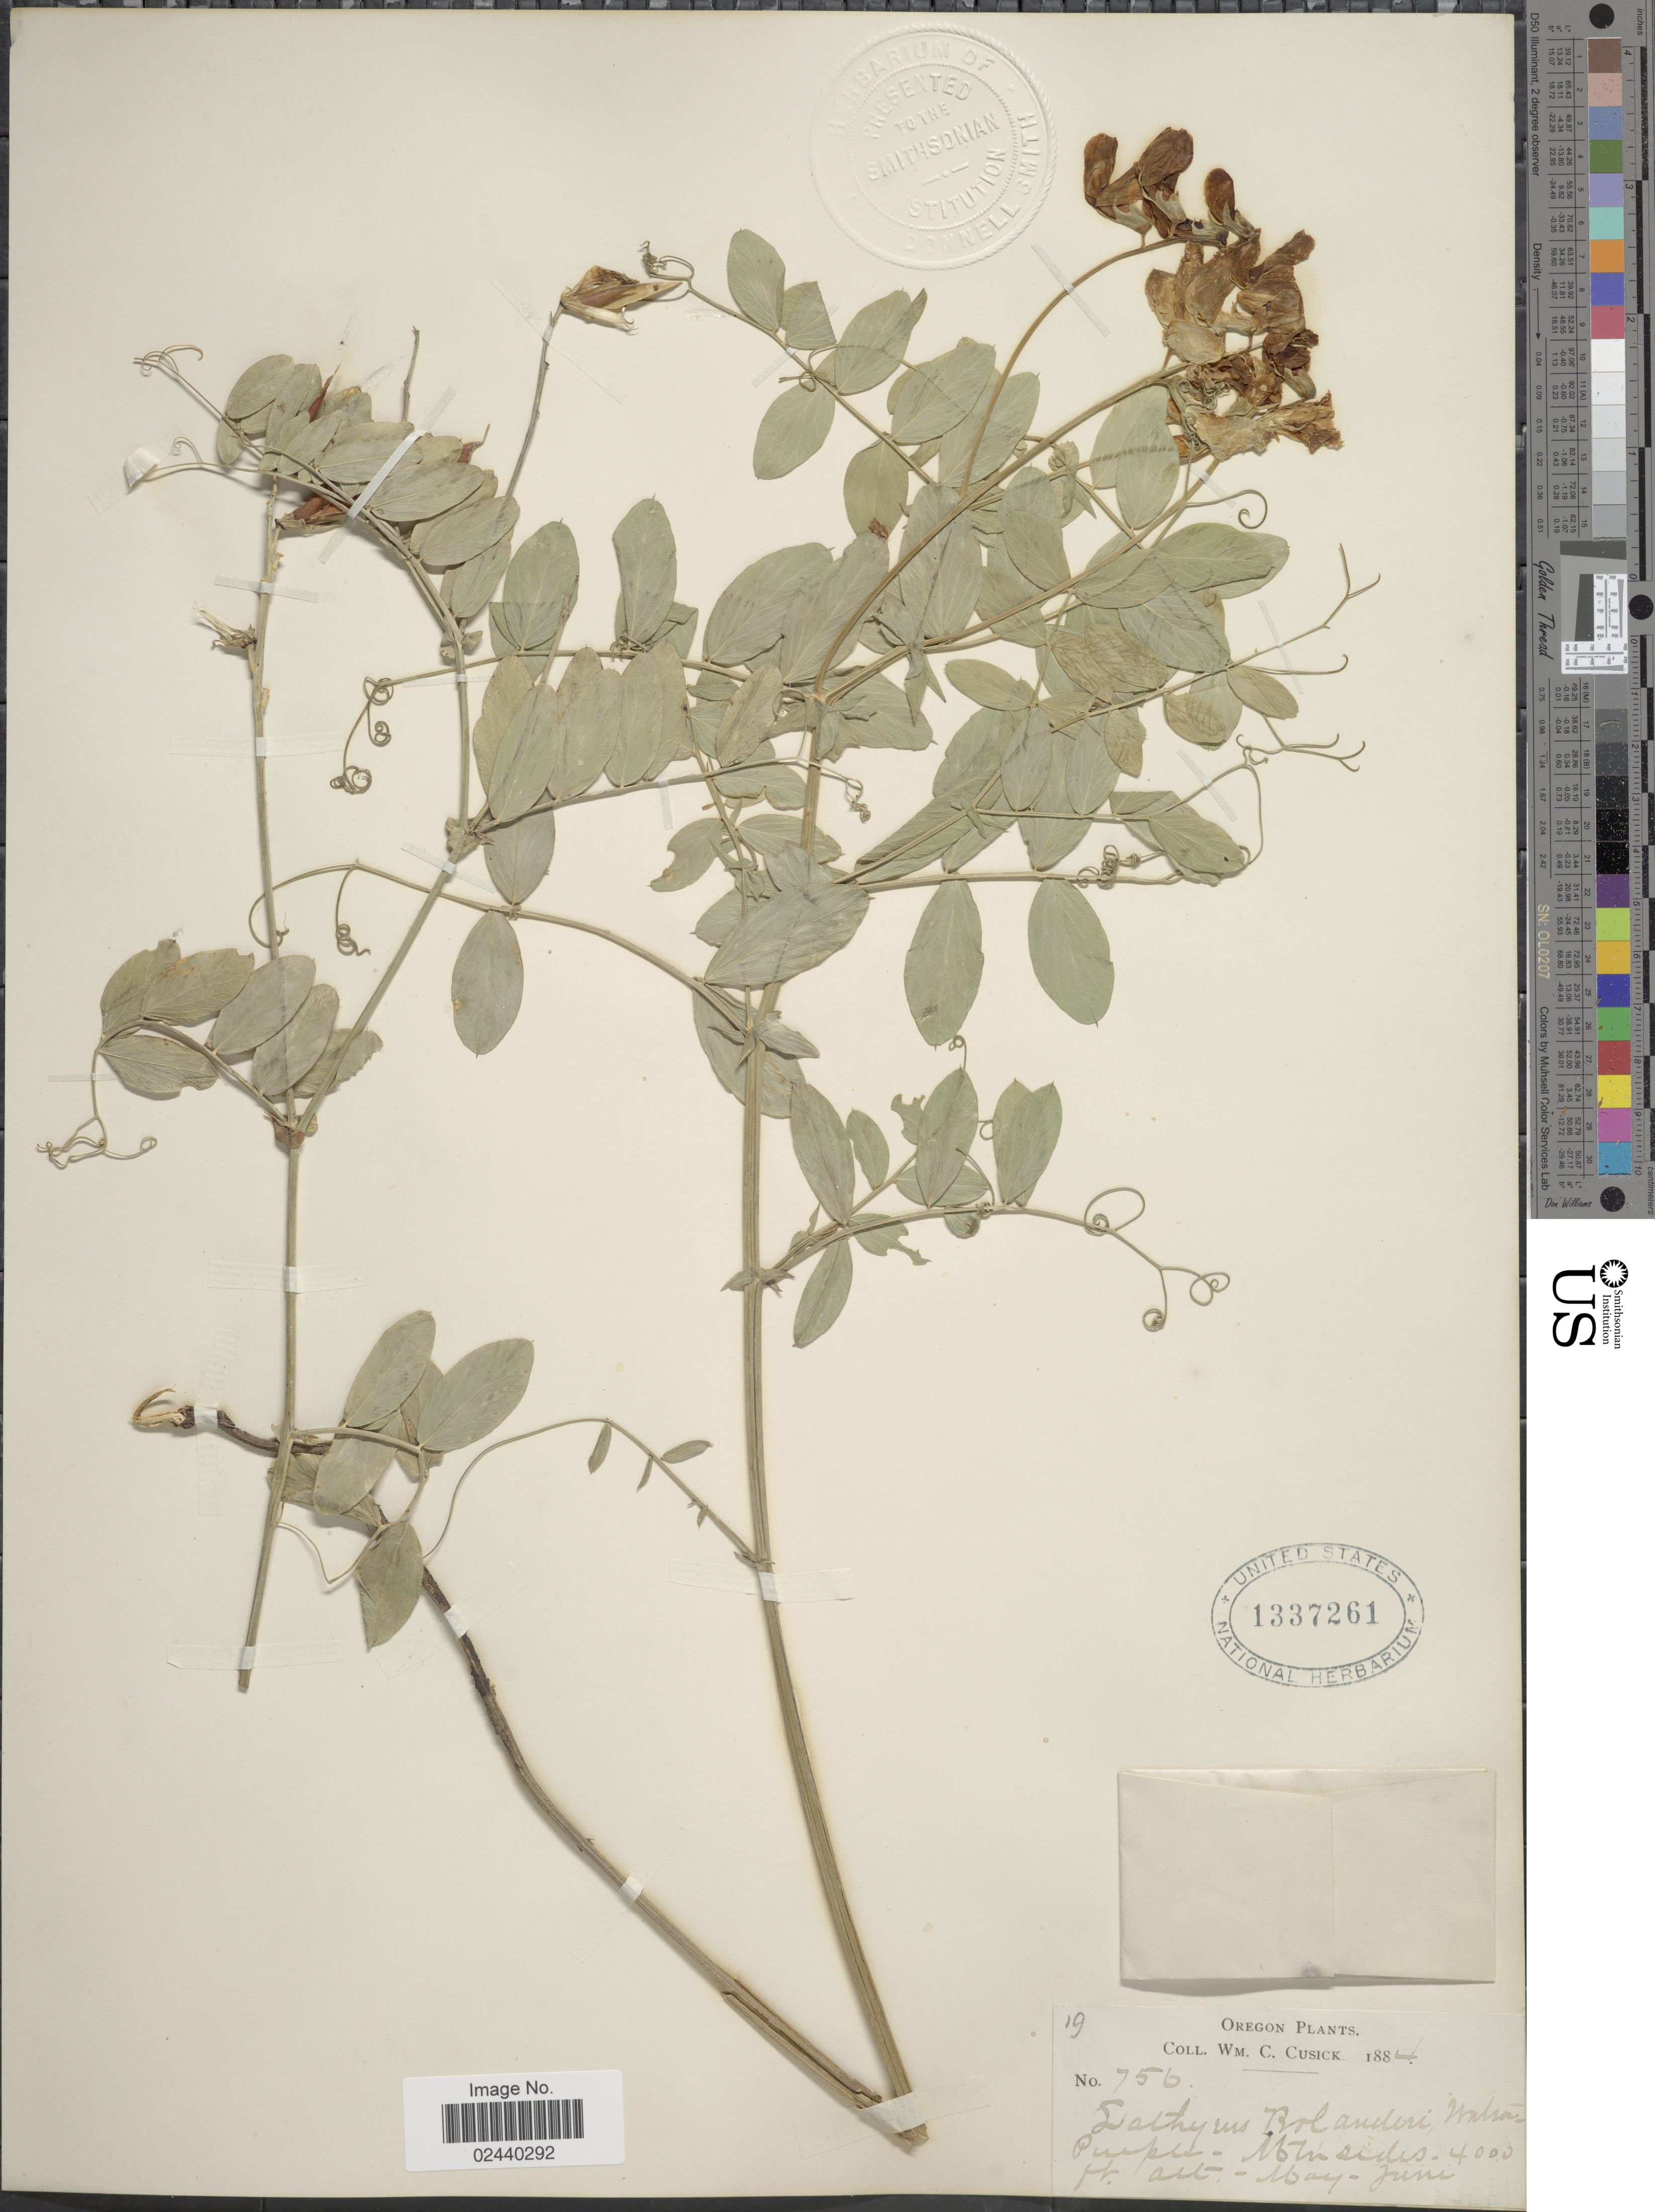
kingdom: Plantae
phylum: Tracheophyta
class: Magnoliopsida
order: Fabales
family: Fabaceae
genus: Lathyrus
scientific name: Lathyrus bolanderi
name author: S. Watson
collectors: W. C. Cusick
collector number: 756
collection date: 1884-05/1884-06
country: United States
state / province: Oregon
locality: Mtn sides.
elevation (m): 1219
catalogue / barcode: US 1337261